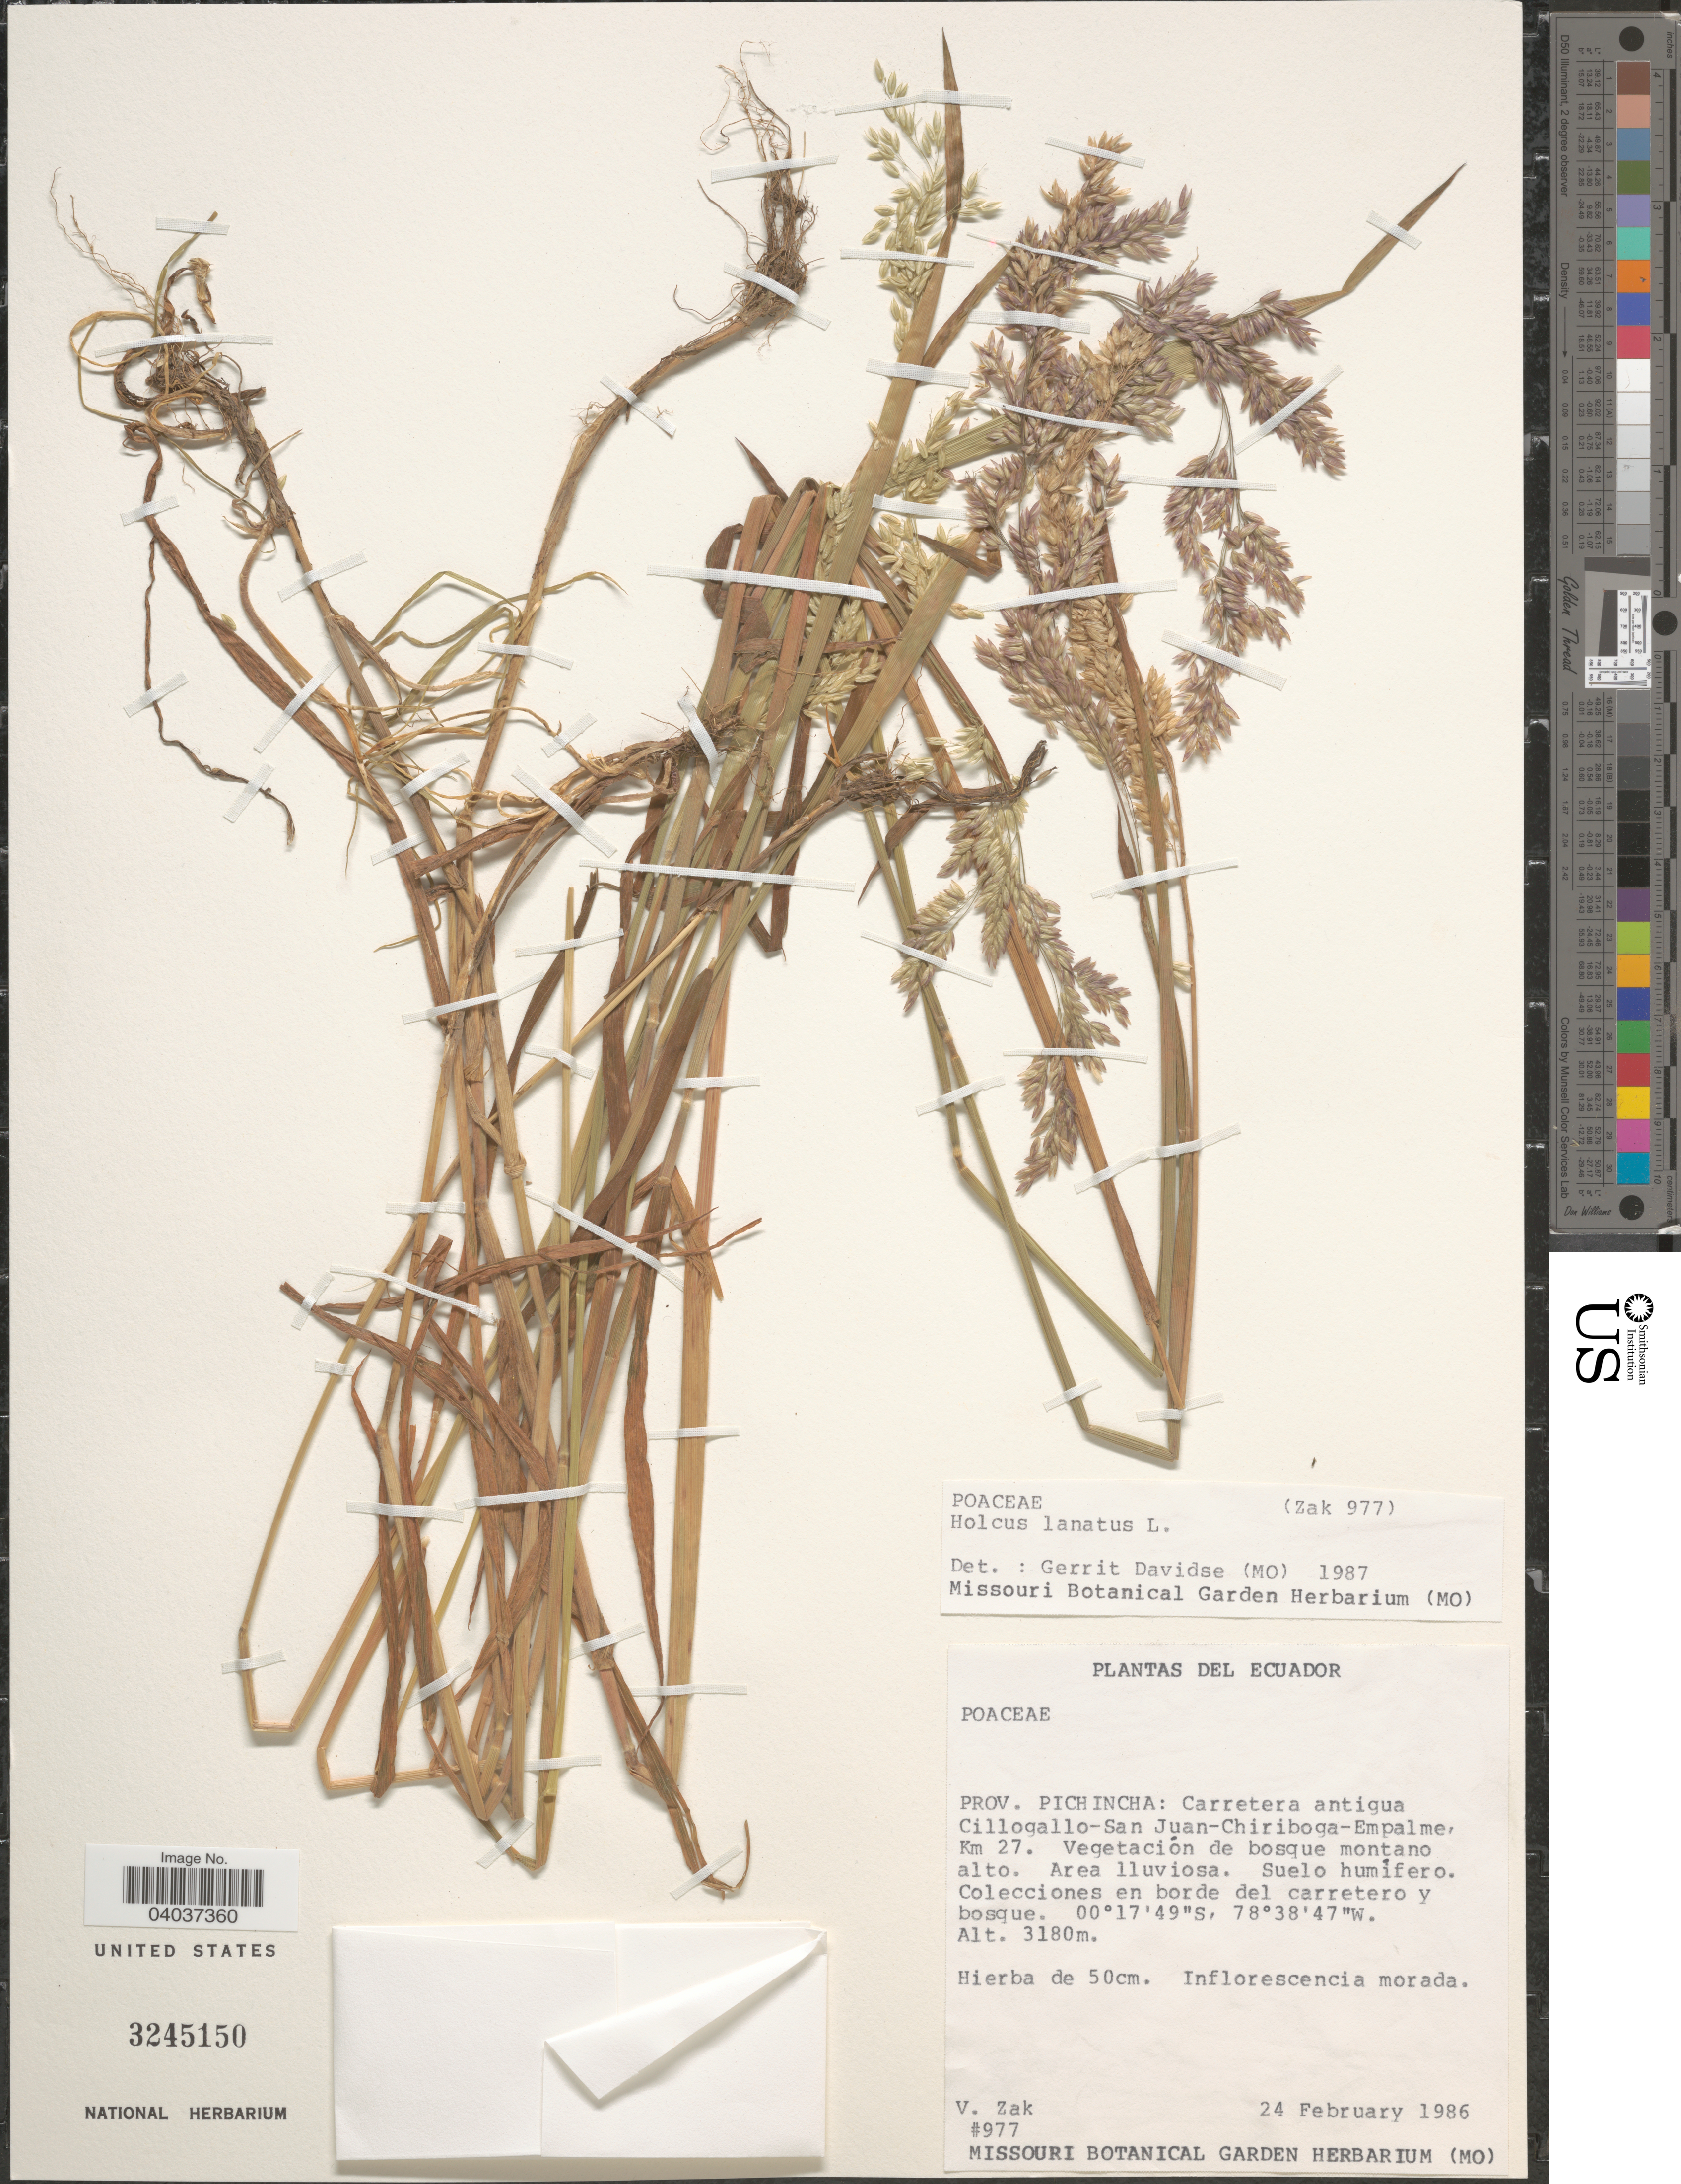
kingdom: Plantae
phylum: Tracheophyta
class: Liliopsida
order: Poales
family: Poaceae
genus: Holcus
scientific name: Holcus lanatus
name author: L.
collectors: V. Zak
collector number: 977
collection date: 1986-02-24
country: Ecuador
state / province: Pichincha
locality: Carretera antigua Cillogallo-San Juan-Chiriboga-Empalme, Km. 27.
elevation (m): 3180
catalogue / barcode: US 3245150